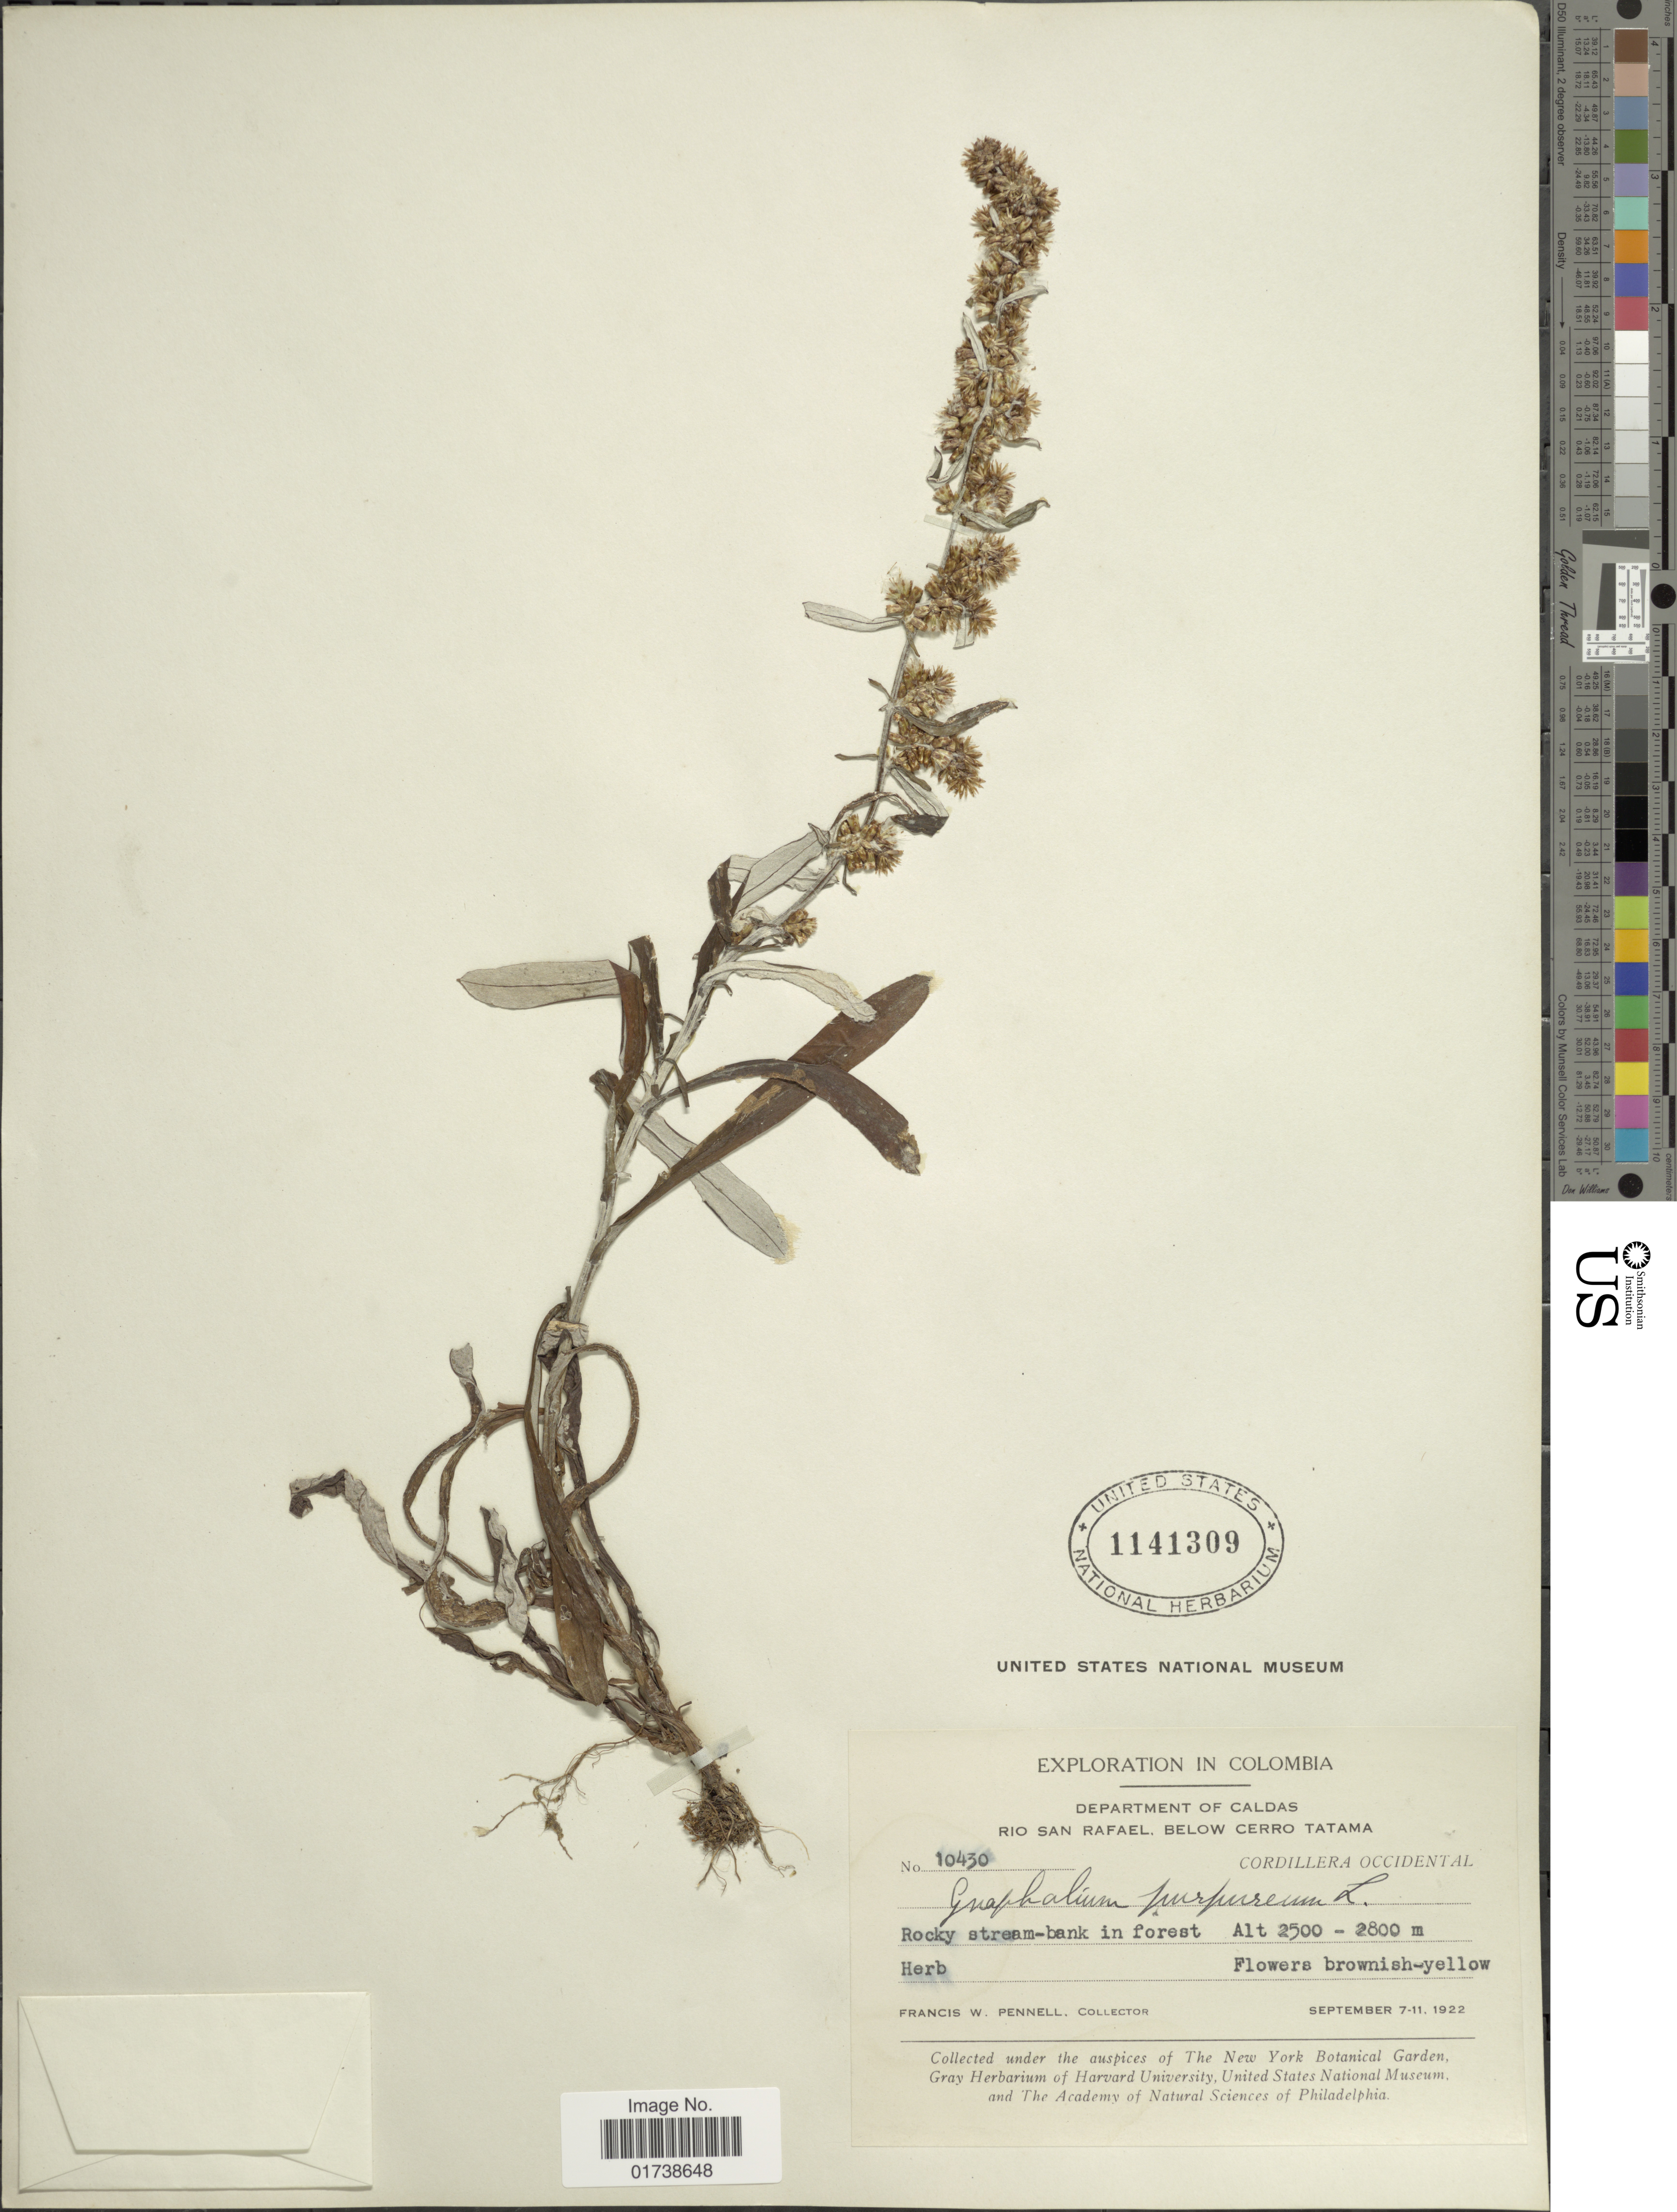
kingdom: Plantae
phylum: Tracheophyta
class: Magnoliopsida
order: Asterales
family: Asteraceae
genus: Gamochaeta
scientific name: Gamochaeta purpurea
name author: (L.) Cabrera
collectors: F. W. Pennell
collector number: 10430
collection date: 1922-09-07/1922-09-11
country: Colombia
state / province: Caldas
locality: Rio San Rafael, below Cerro Tatama, Cordillera Occidental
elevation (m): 2500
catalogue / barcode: US 1141309